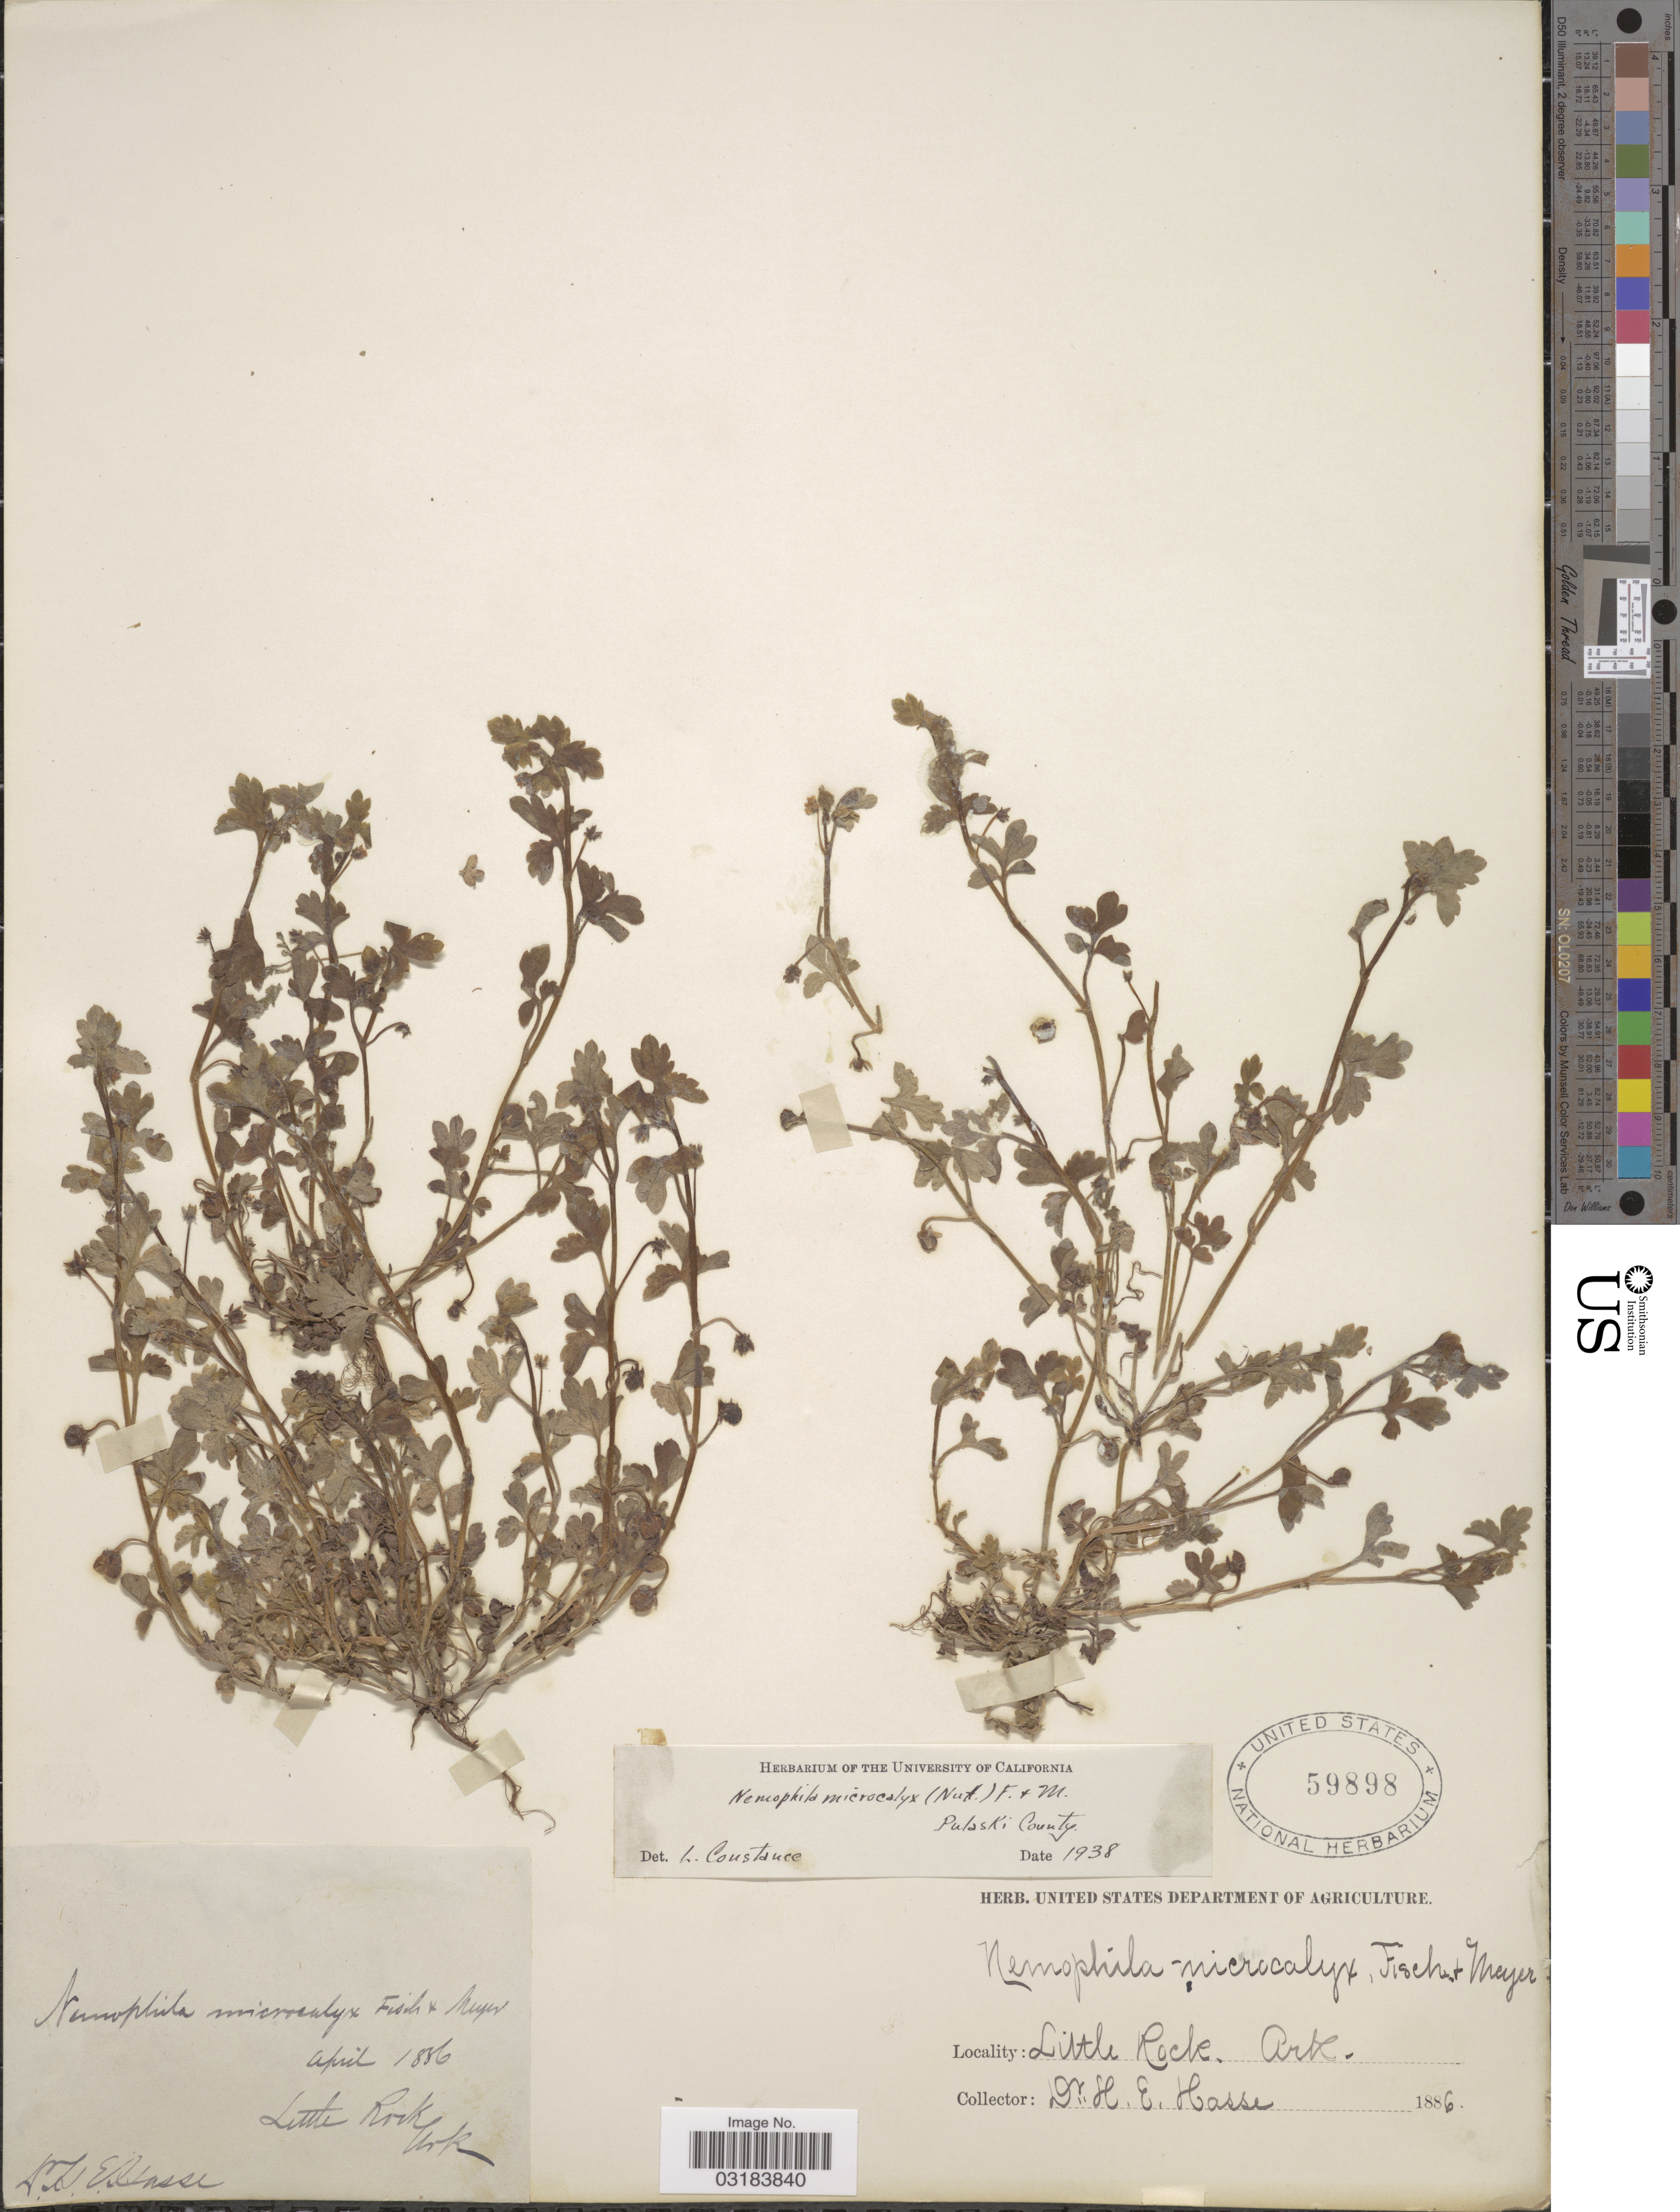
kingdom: Plantae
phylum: Tracheophyta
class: Magnoliopsida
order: Boraginales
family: Hydrophyllaceae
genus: Nemophila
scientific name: Nemophila microcalyx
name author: (Nutt.) Fisch. & C.A. Mey.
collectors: H. E. Hasse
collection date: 1886-04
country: United States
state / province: Arkansas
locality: Little Rock. Ark.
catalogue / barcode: US 59898